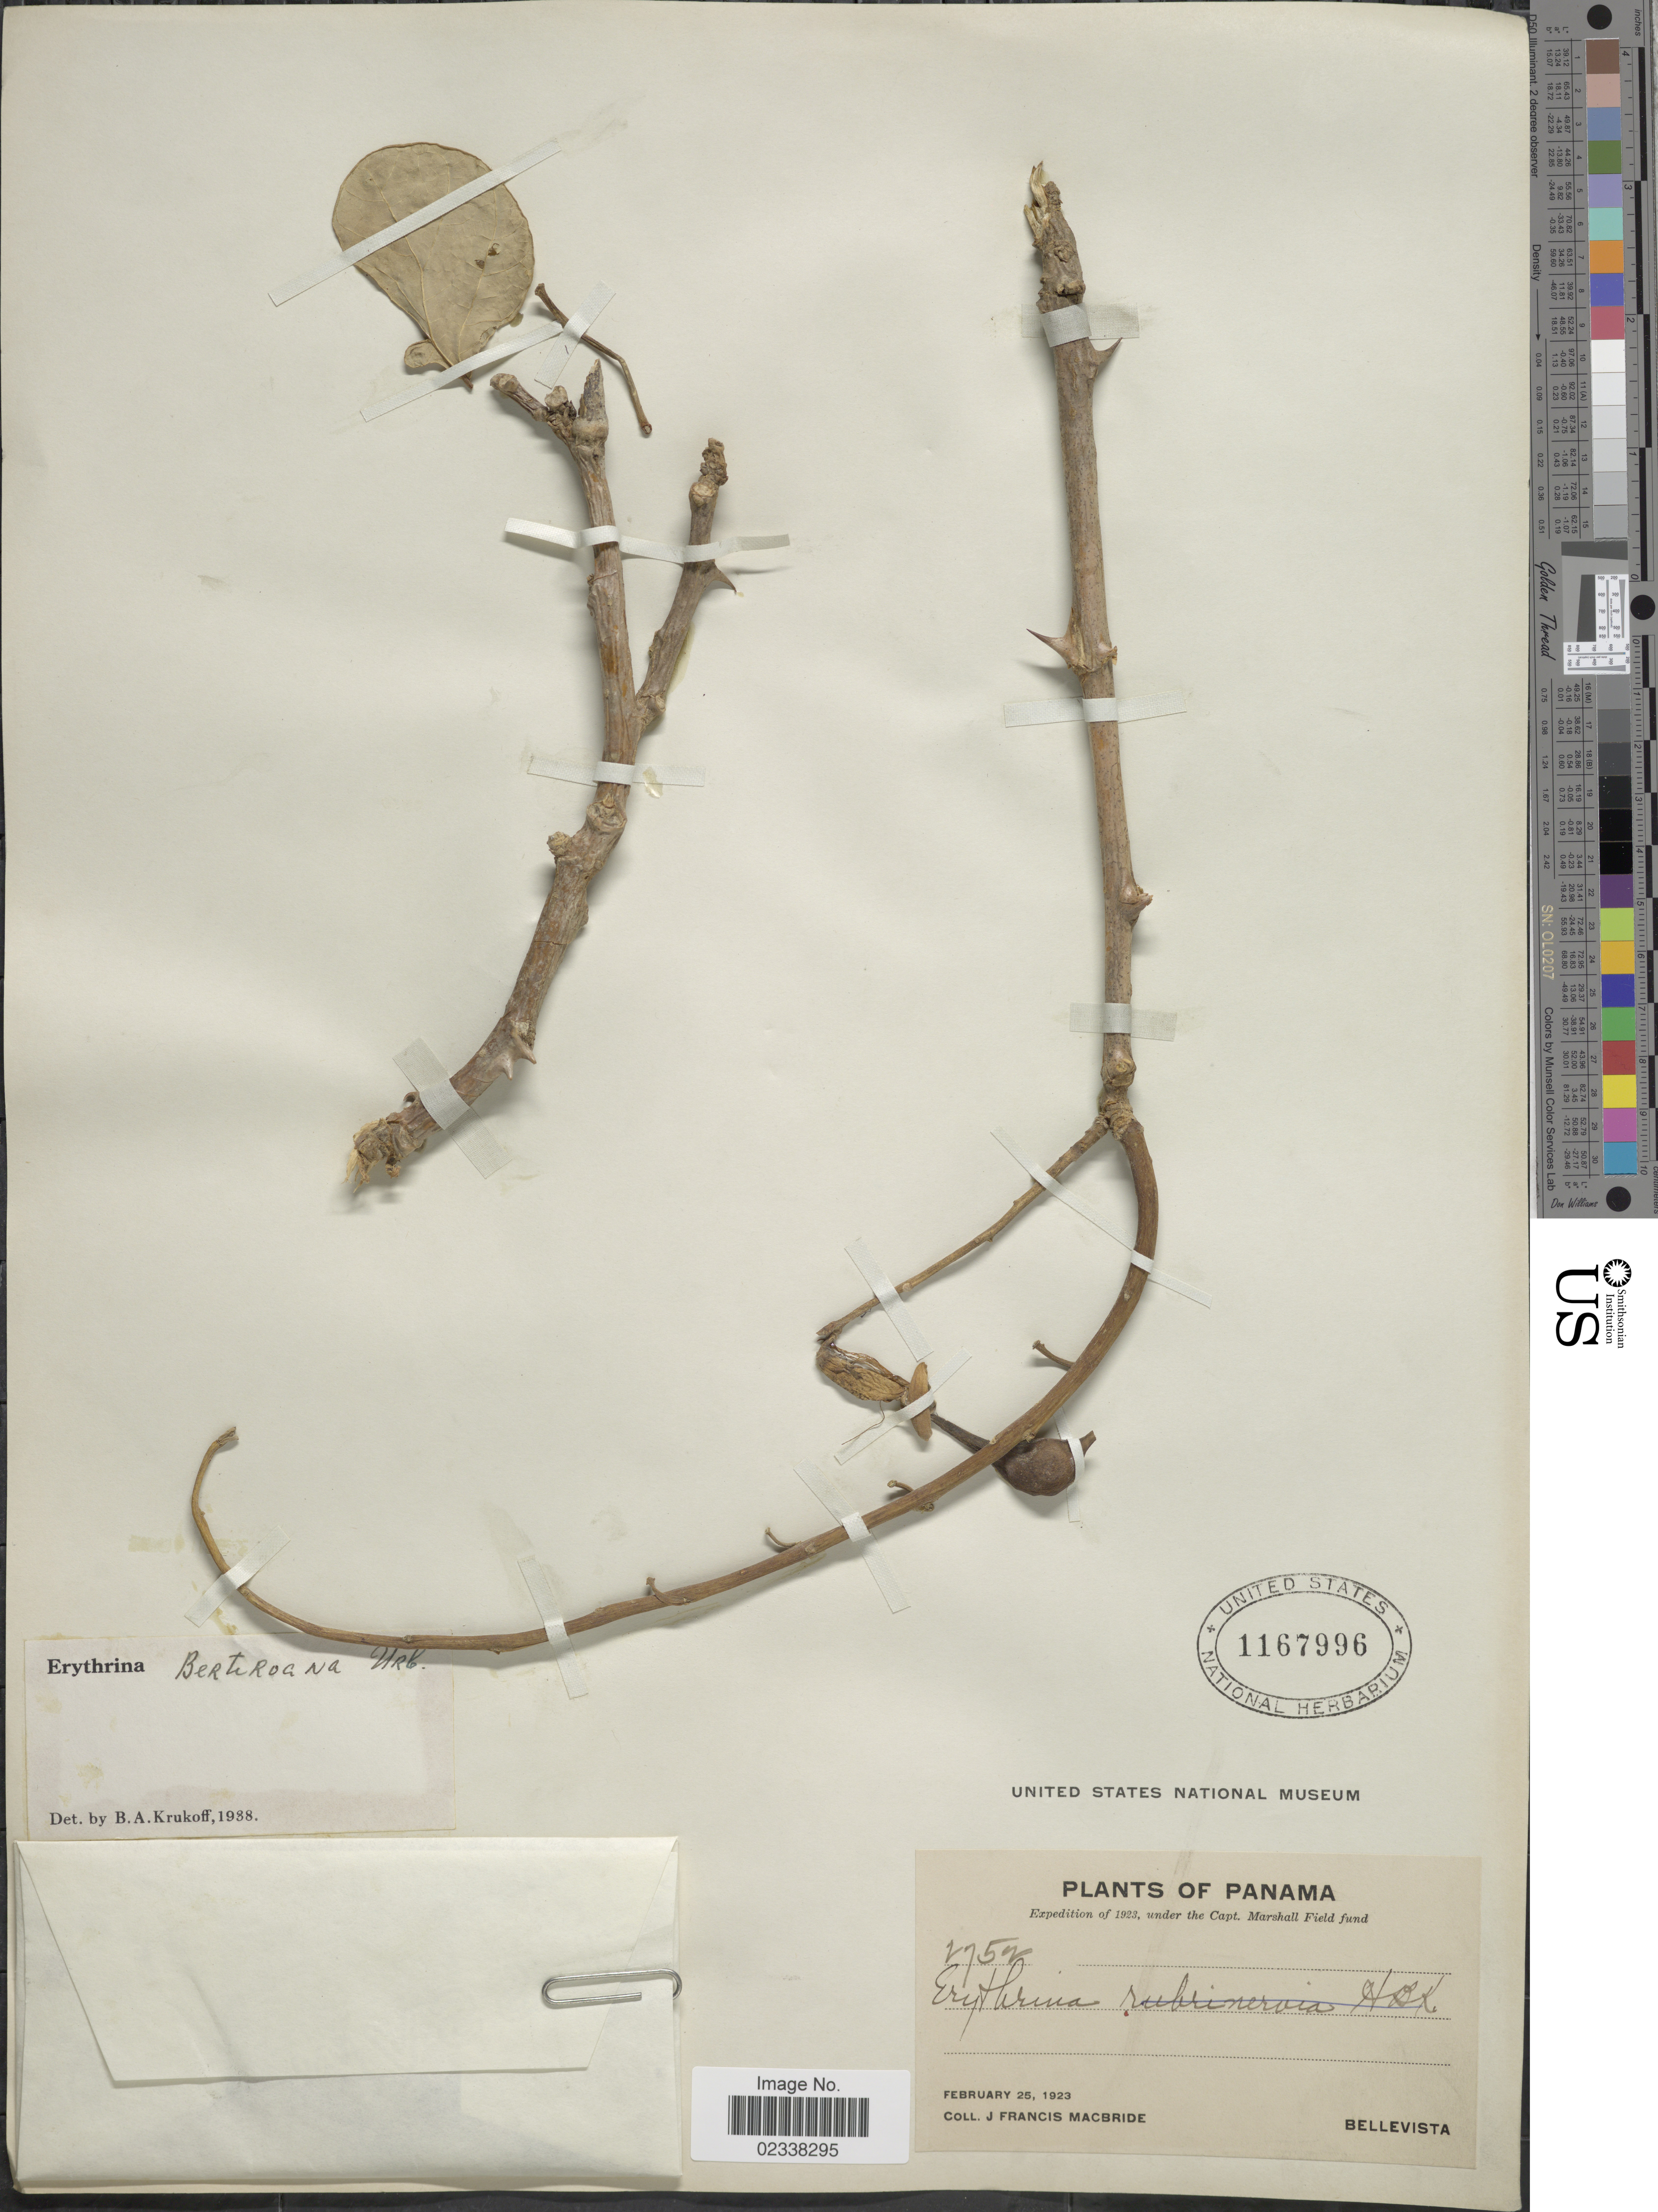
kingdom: Plantae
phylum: Tracheophyta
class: Magnoliopsida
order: Fabales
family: Fabaceae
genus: Erythrina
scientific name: Erythrina berteroana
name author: Urb.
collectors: J. F. Macbride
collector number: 2752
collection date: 1923-02-25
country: Panama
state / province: Panamá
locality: Bellevista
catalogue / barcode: US 1167996